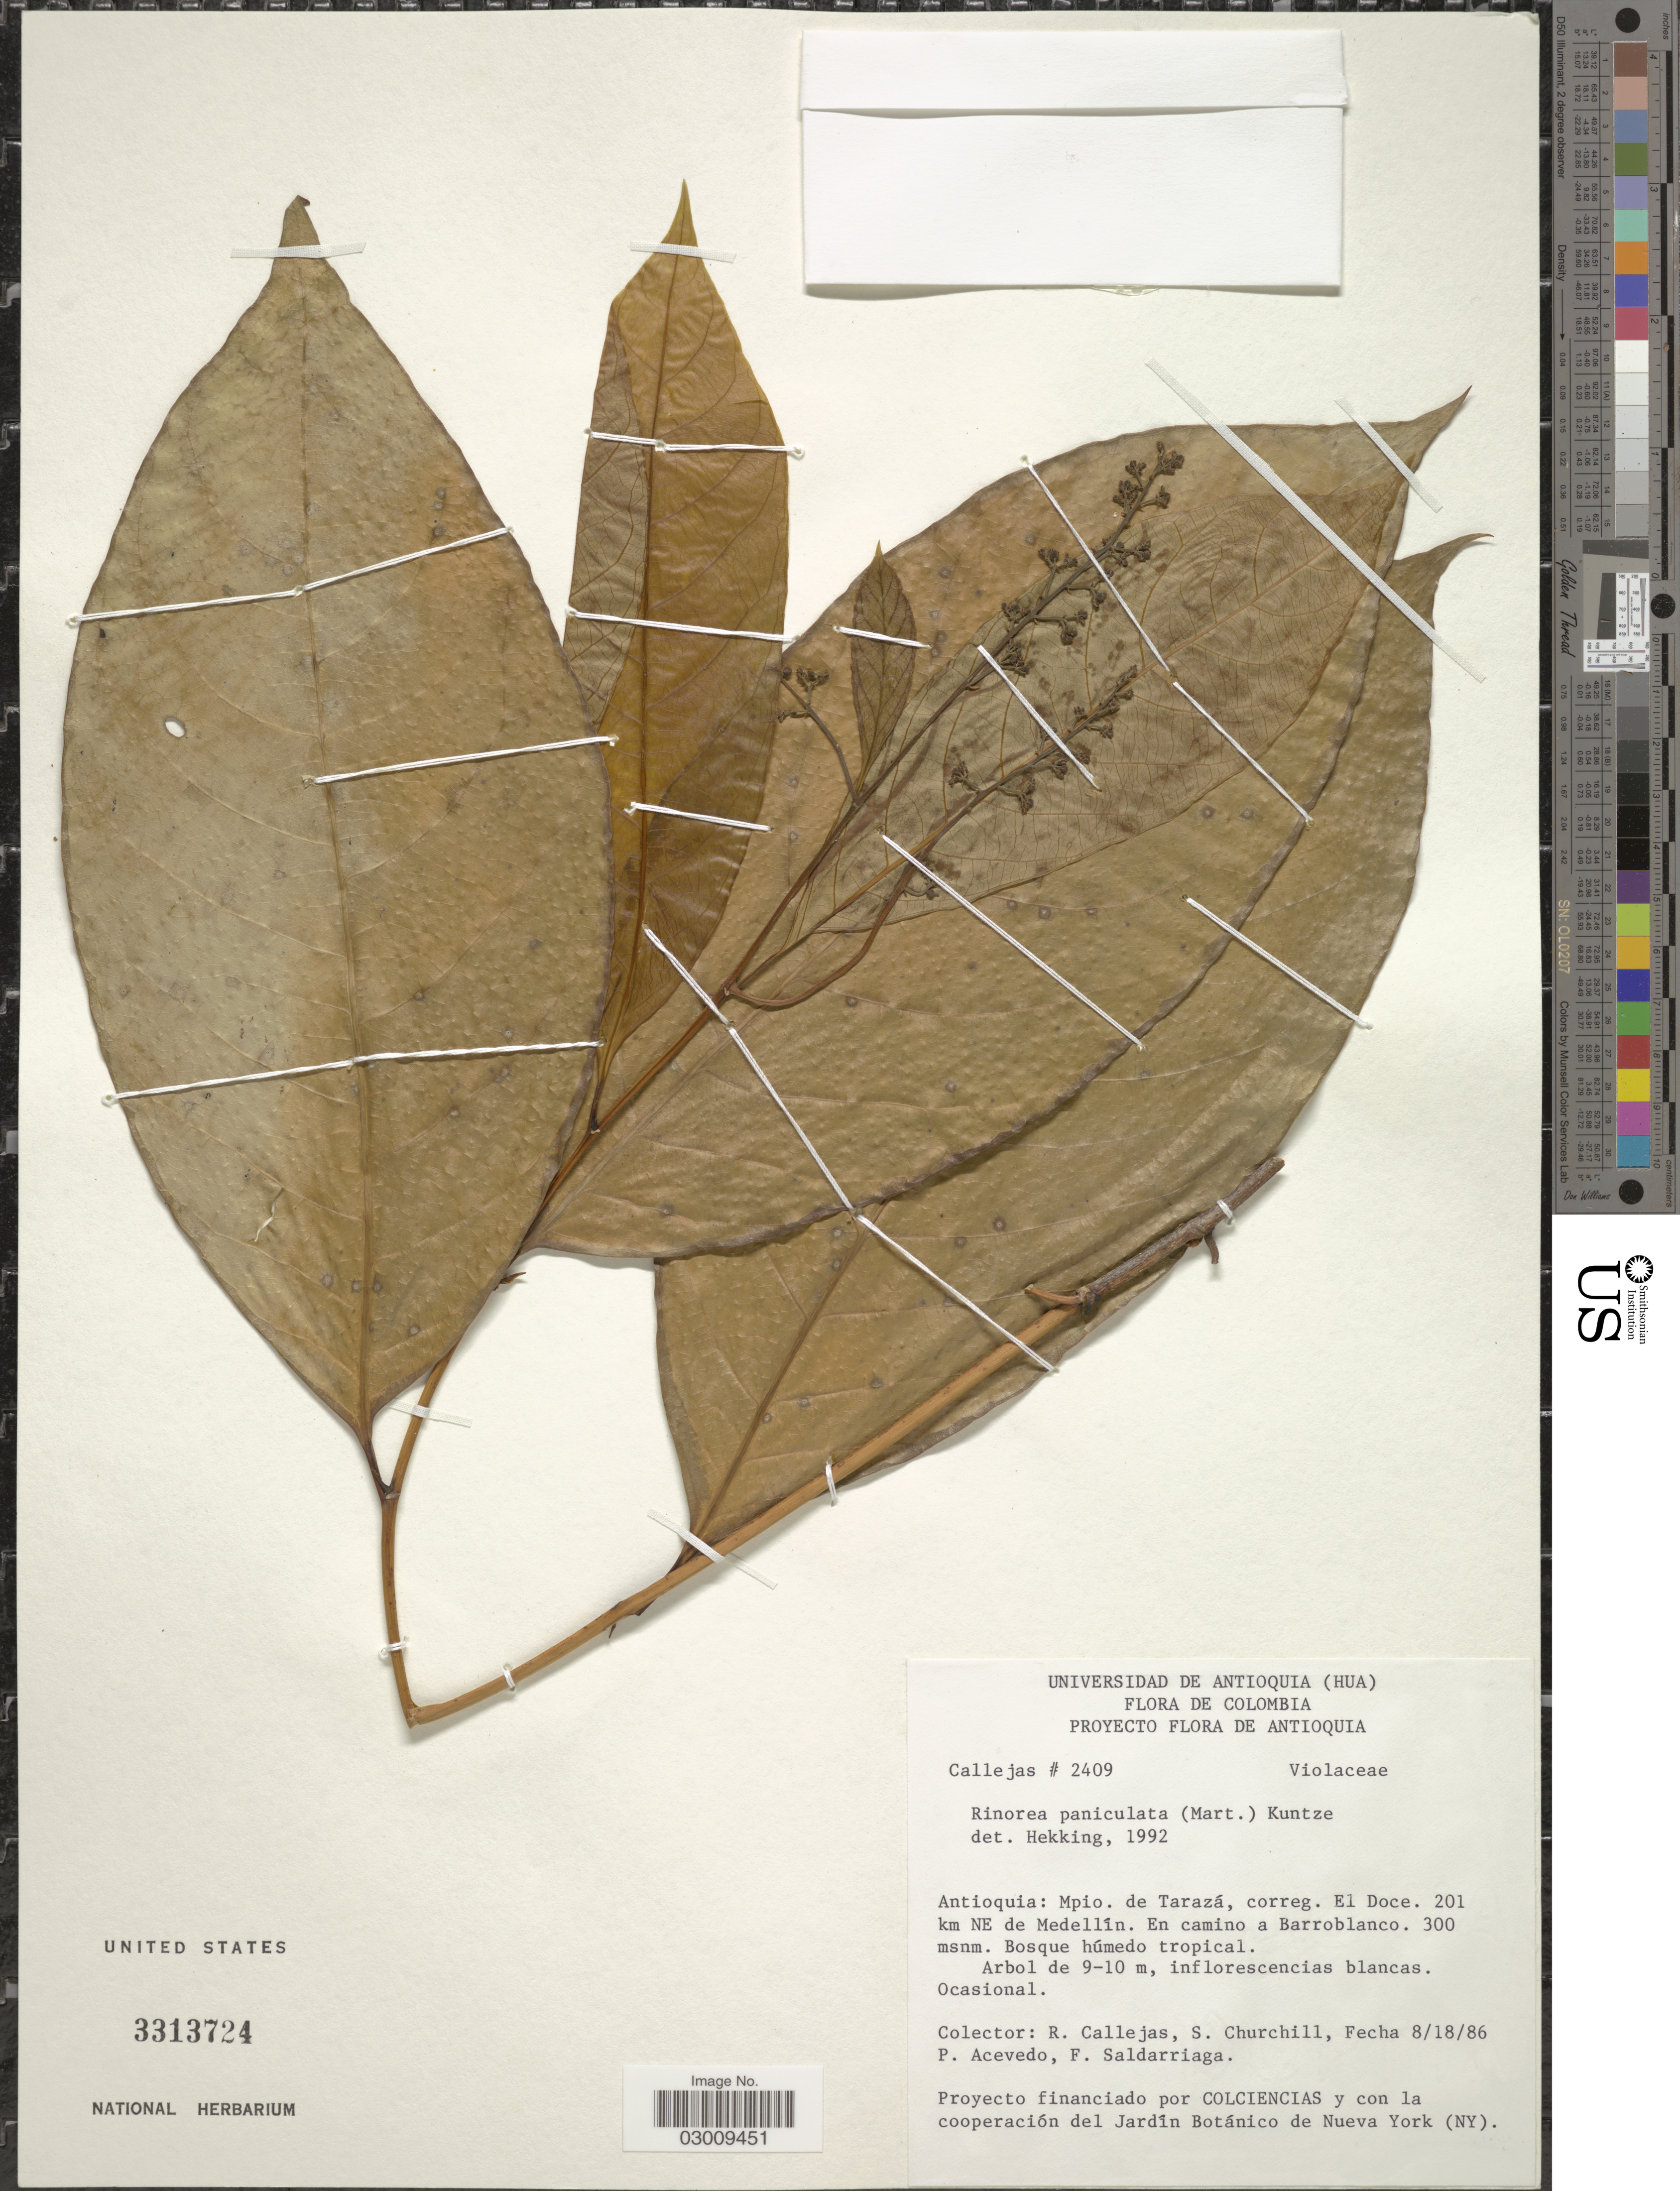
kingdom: Plantae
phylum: Tracheophyta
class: Magnoliopsida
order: Malpighiales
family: Violaceae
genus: Rinorea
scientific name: Rinorea paniculata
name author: (Mart.) Kuntze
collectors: R. Callejas, S. Churchill, P. Acevedo-Rodr. & F. Saldarriaga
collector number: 2409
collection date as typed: Transcribed d/m/y: 18/8/86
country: Colombia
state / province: Antioquia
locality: Antioquia: Mpio. de Tarazá, correg. El Doce. 201 km NE de Medellín. En camino a Barroblanco.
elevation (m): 300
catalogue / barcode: US 3313724